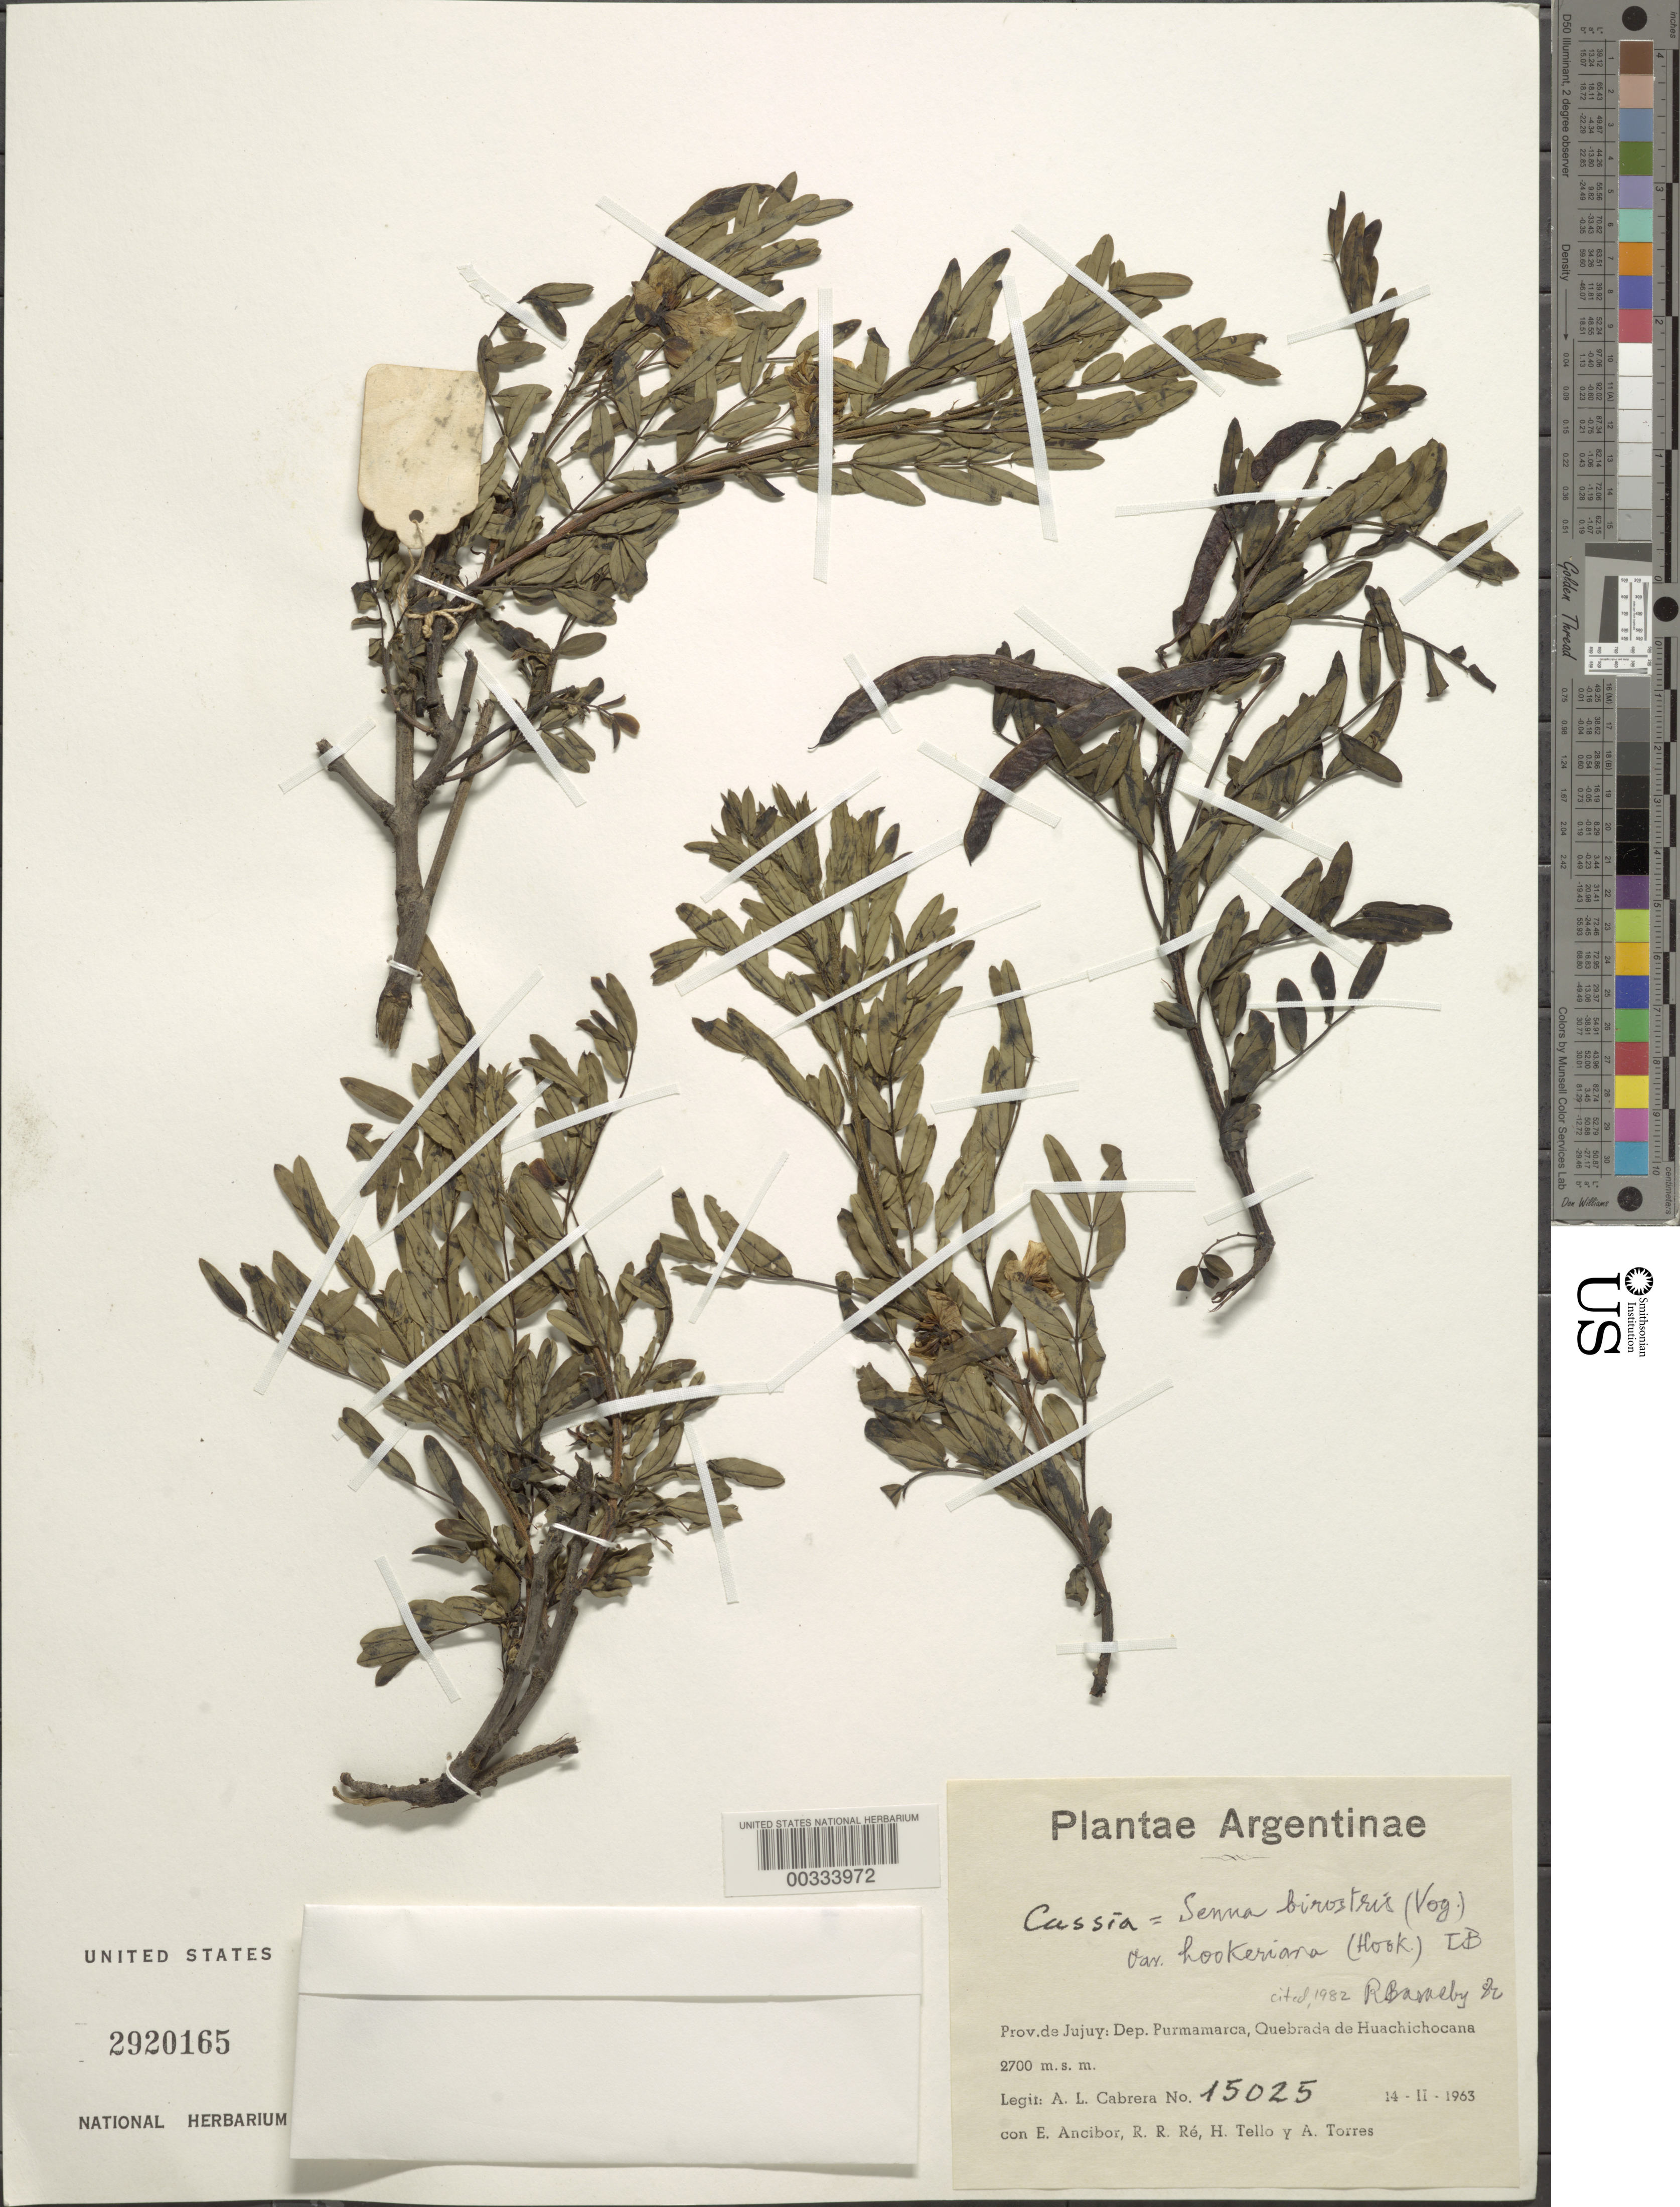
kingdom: Plantae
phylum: Tracheophyta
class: Magnoliopsida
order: Fabales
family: Fabaceae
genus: Senna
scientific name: Senna birostris var. hookeriana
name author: (Gillies ex Hook. & Arn.) H.S. Irwin & Barneby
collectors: A. L. Cabrera, E. Ancibor, R. Re, H. Tello & A. Torres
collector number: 15025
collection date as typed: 14 Feb 1963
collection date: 1963-02-14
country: Argentina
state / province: Jujuy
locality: Purmamarca (Dept.?), Quebrada de Huachichocana. [Purmamarca is a city not a department.]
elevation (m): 2700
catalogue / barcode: US 2920165